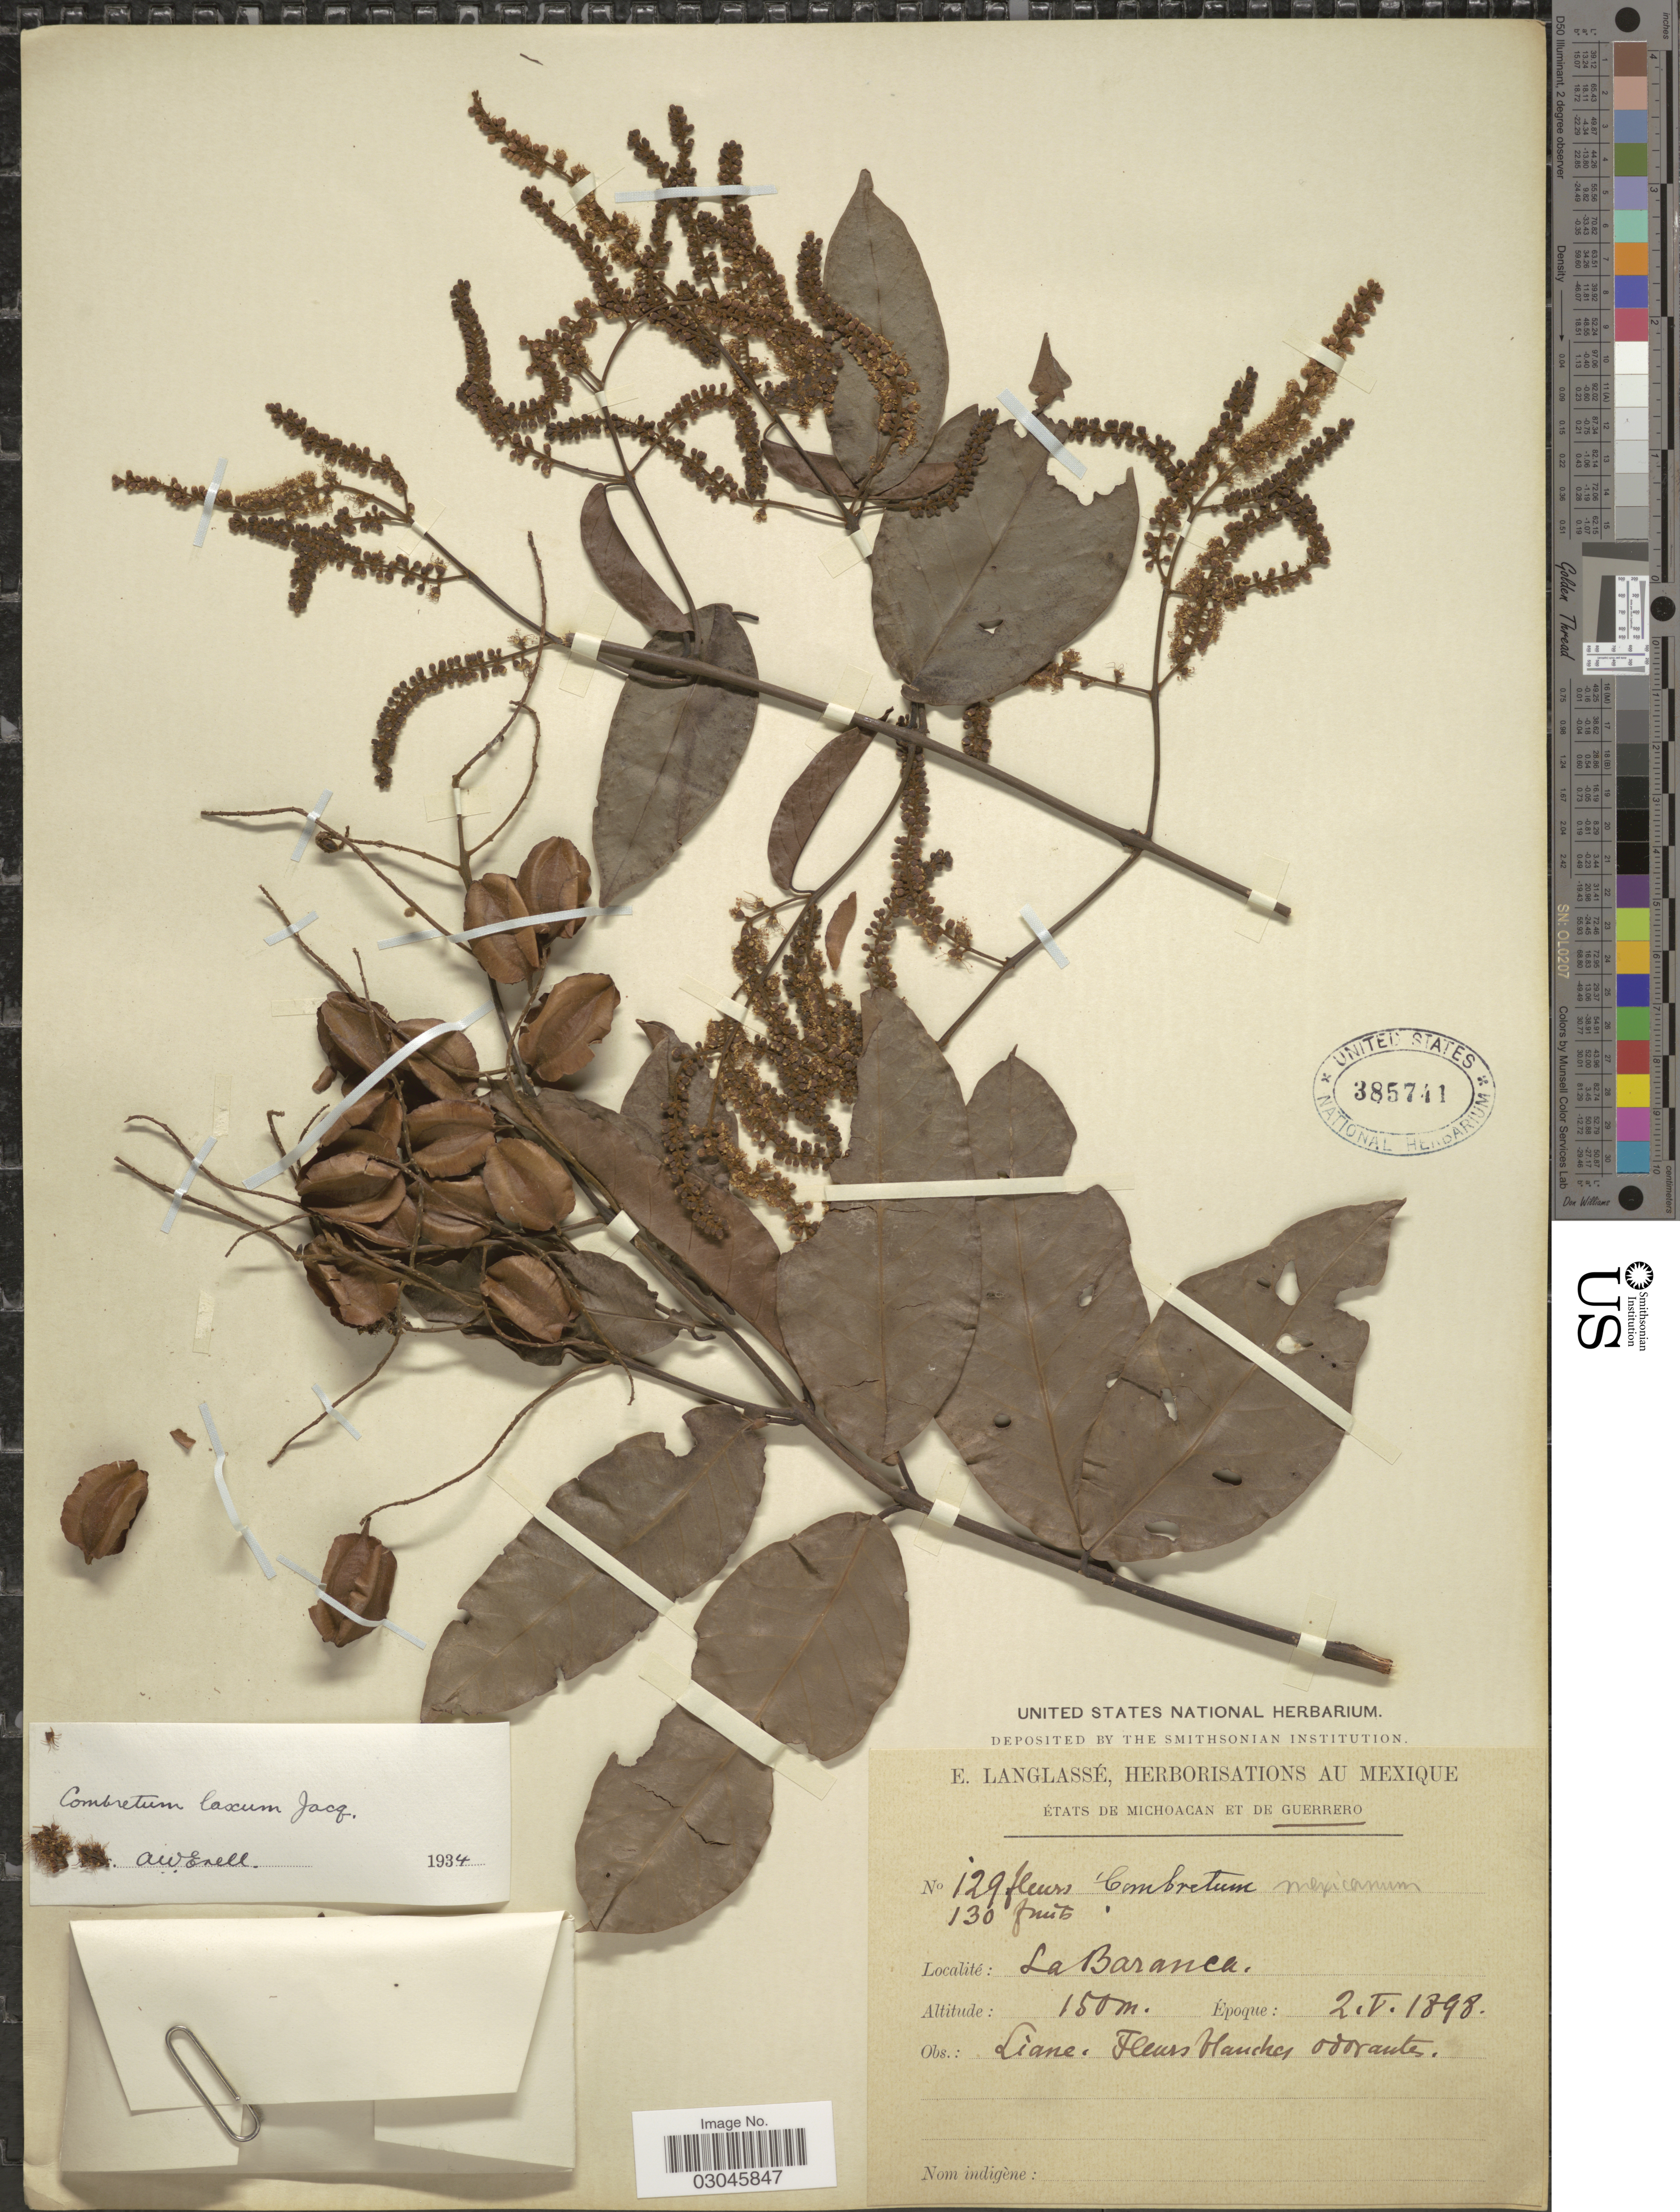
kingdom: Plantae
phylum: Tracheophyta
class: Magnoliopsida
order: Myrtales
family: Combretaceae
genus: Combretum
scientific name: Combretum laxum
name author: Jacq.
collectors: E. Langlassé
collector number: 129/130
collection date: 1898-05-02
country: Mexico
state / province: Guerrero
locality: La Baranca.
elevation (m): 150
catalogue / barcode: US 385741